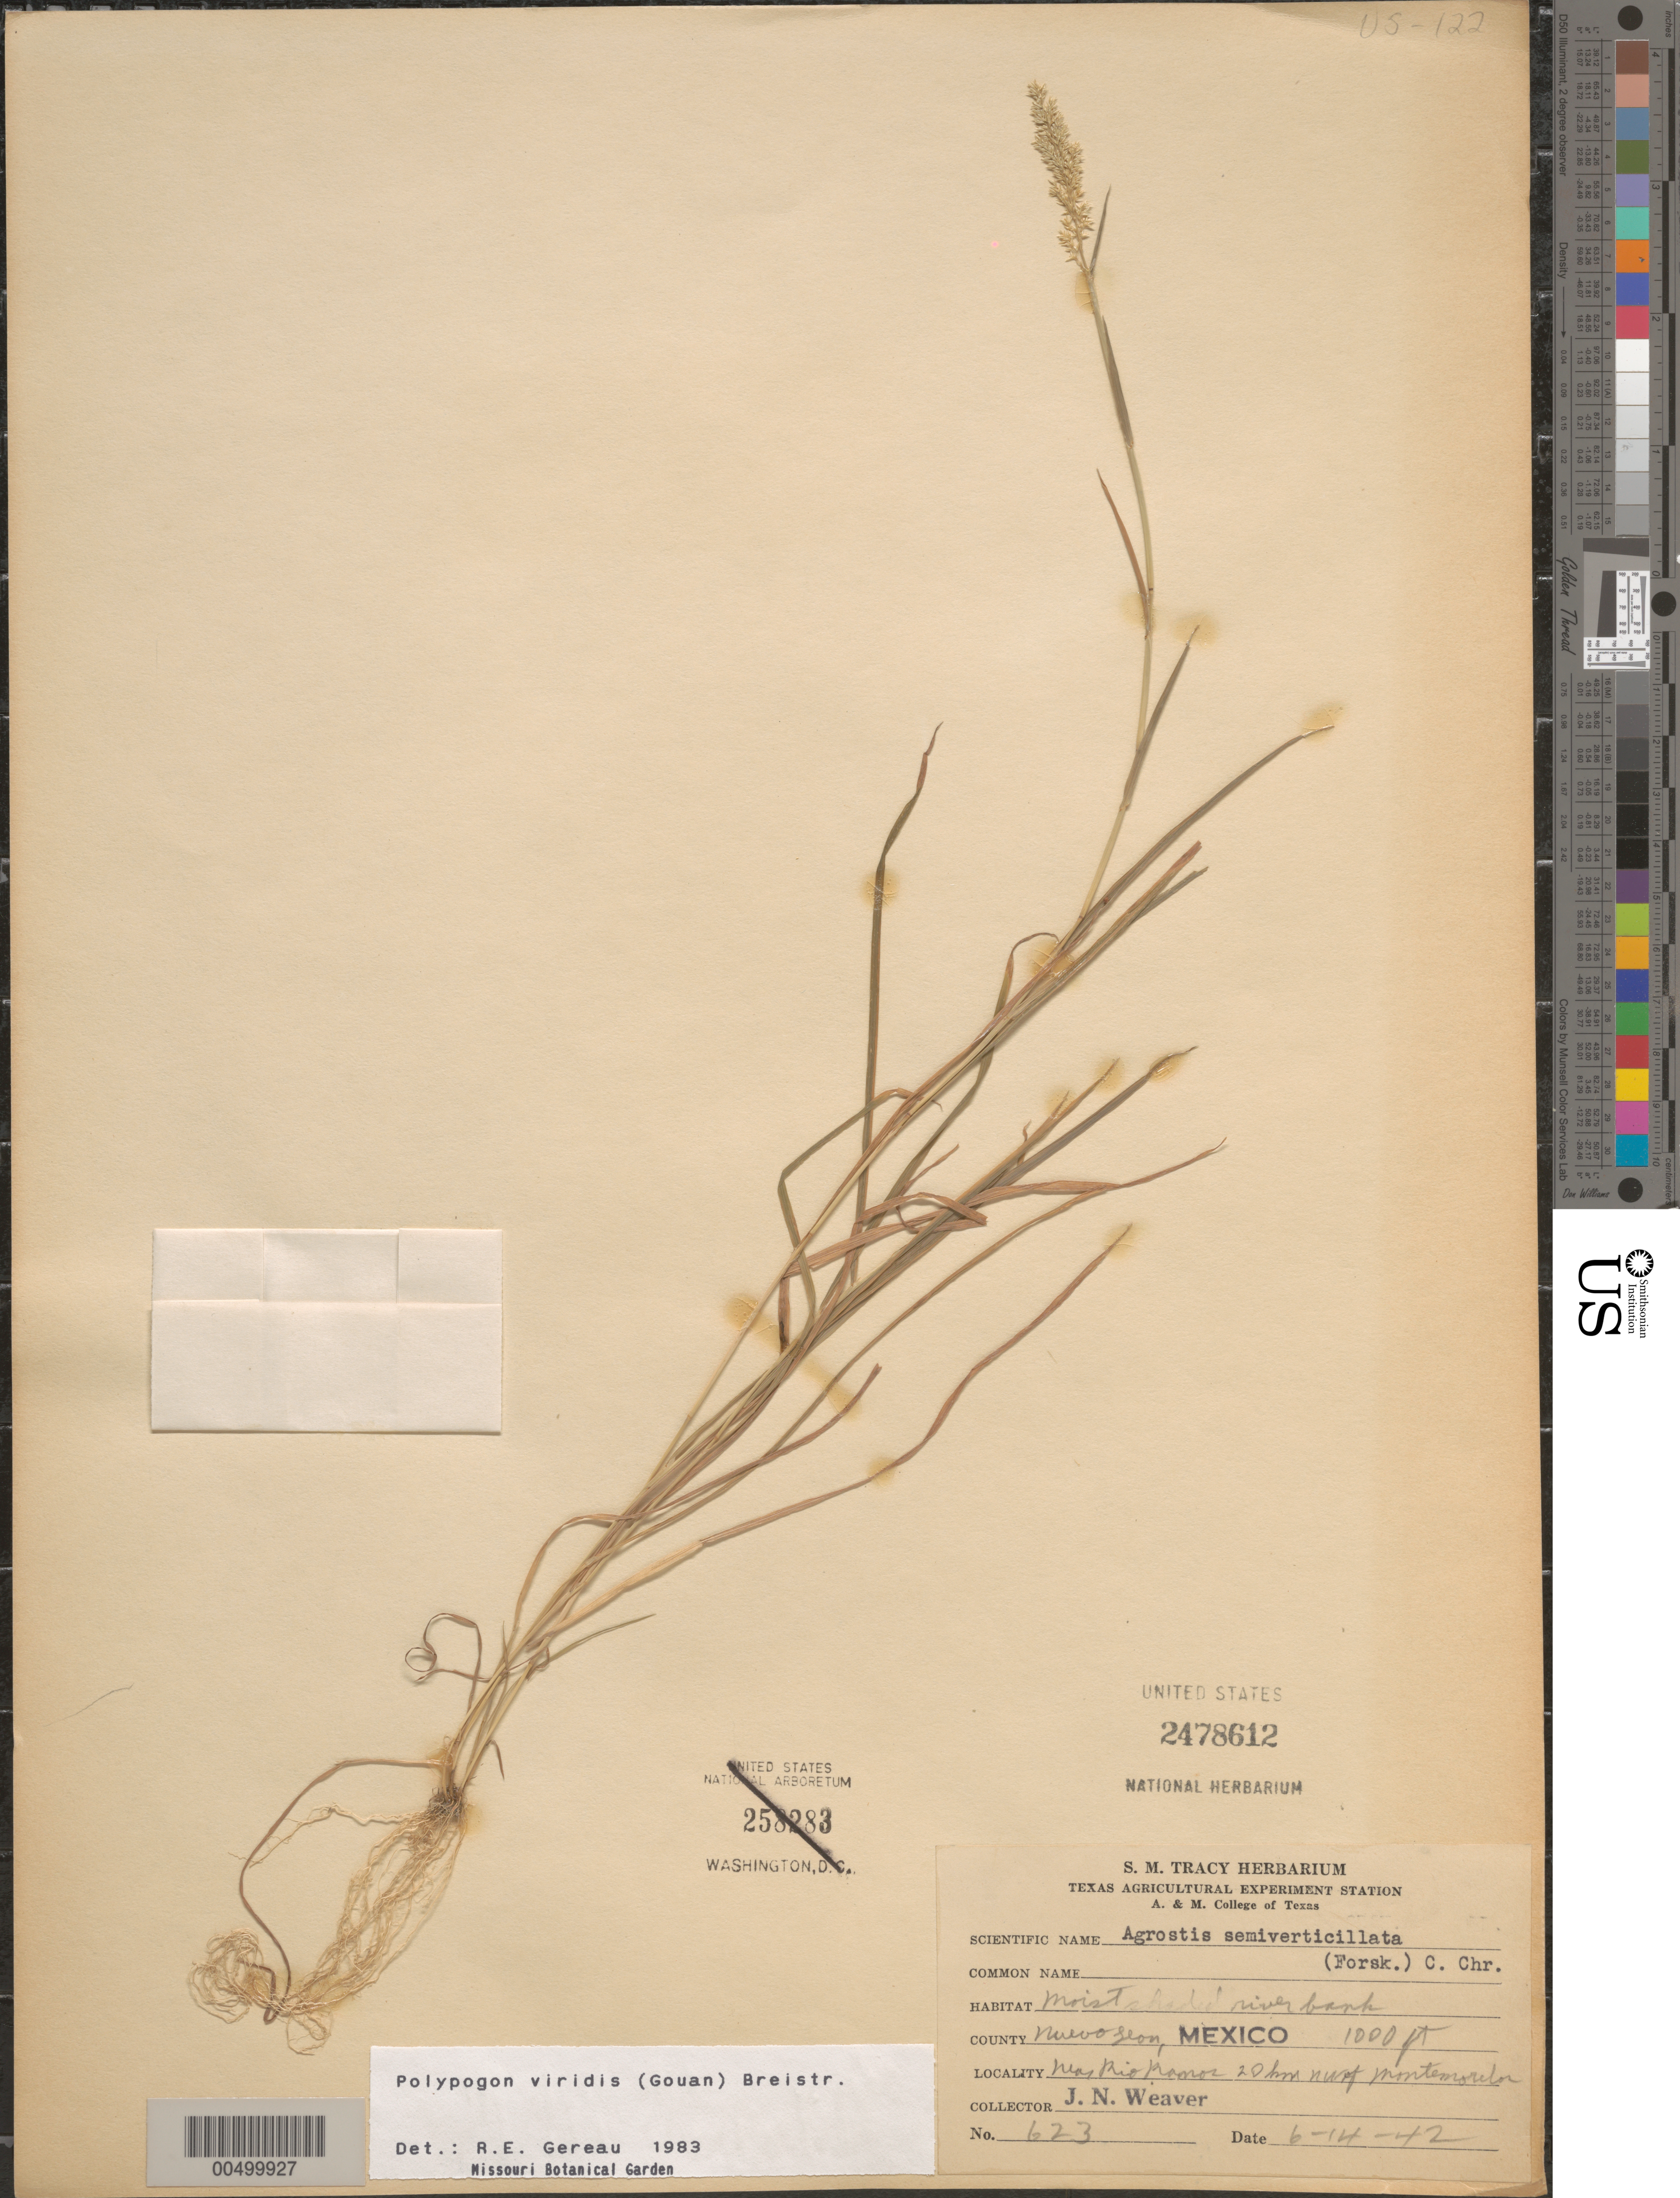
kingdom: Plantae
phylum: Tracheophyta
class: Liliopsida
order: Poales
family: Poaceae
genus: Polypogon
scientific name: Polypogon viridis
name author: (Gouan) Breistroffer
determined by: Gereau, R. E.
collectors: J. N. Weaver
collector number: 623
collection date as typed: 14 Jun 1942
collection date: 1942-06-14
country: Mexico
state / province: Nuevo León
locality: Near Rio Ramos, 20 km NW of Montemorelos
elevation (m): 305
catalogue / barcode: US 2478612